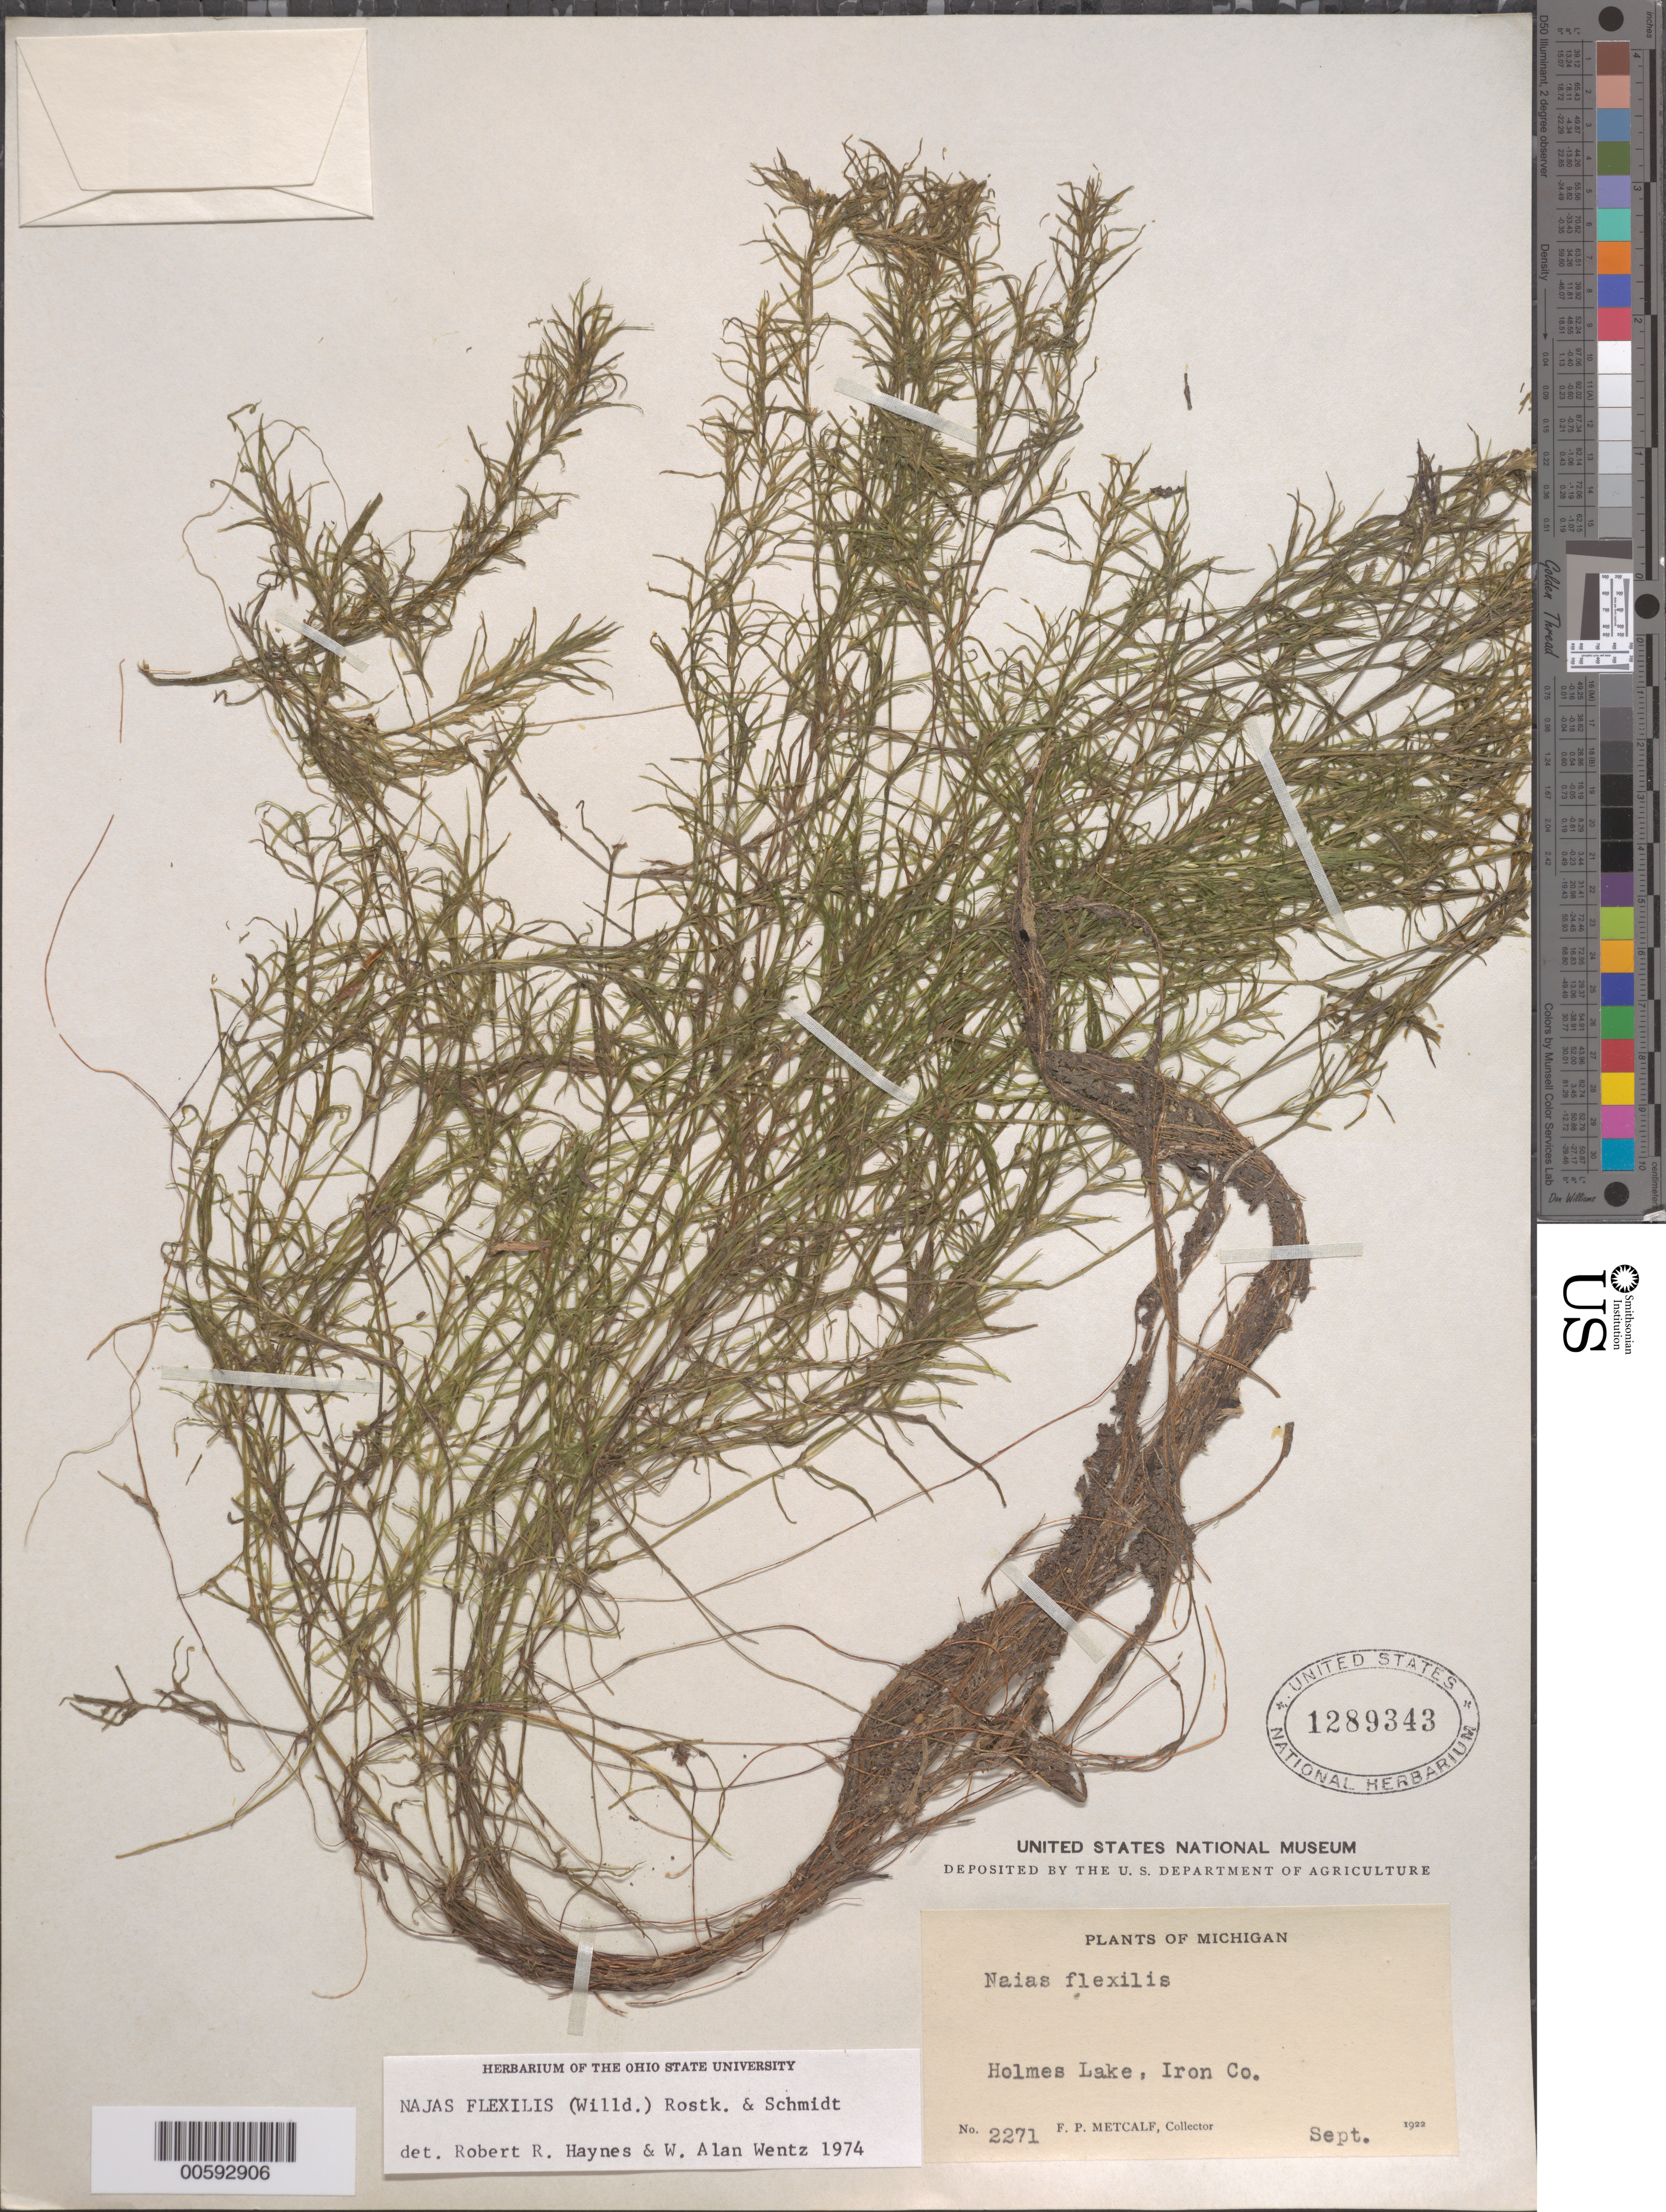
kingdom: Plantae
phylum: Tracheophyta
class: Liliopsida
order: Alismatales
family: Hydrocharitaceae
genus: Najas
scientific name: Najas flexilis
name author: (Willd.) Rostk. & Schmidt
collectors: F. P. Metcalf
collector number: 2271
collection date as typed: Sep 1922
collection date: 1922-09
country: United States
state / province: Michigan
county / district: Iron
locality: Holmes Lake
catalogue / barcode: US 1289343